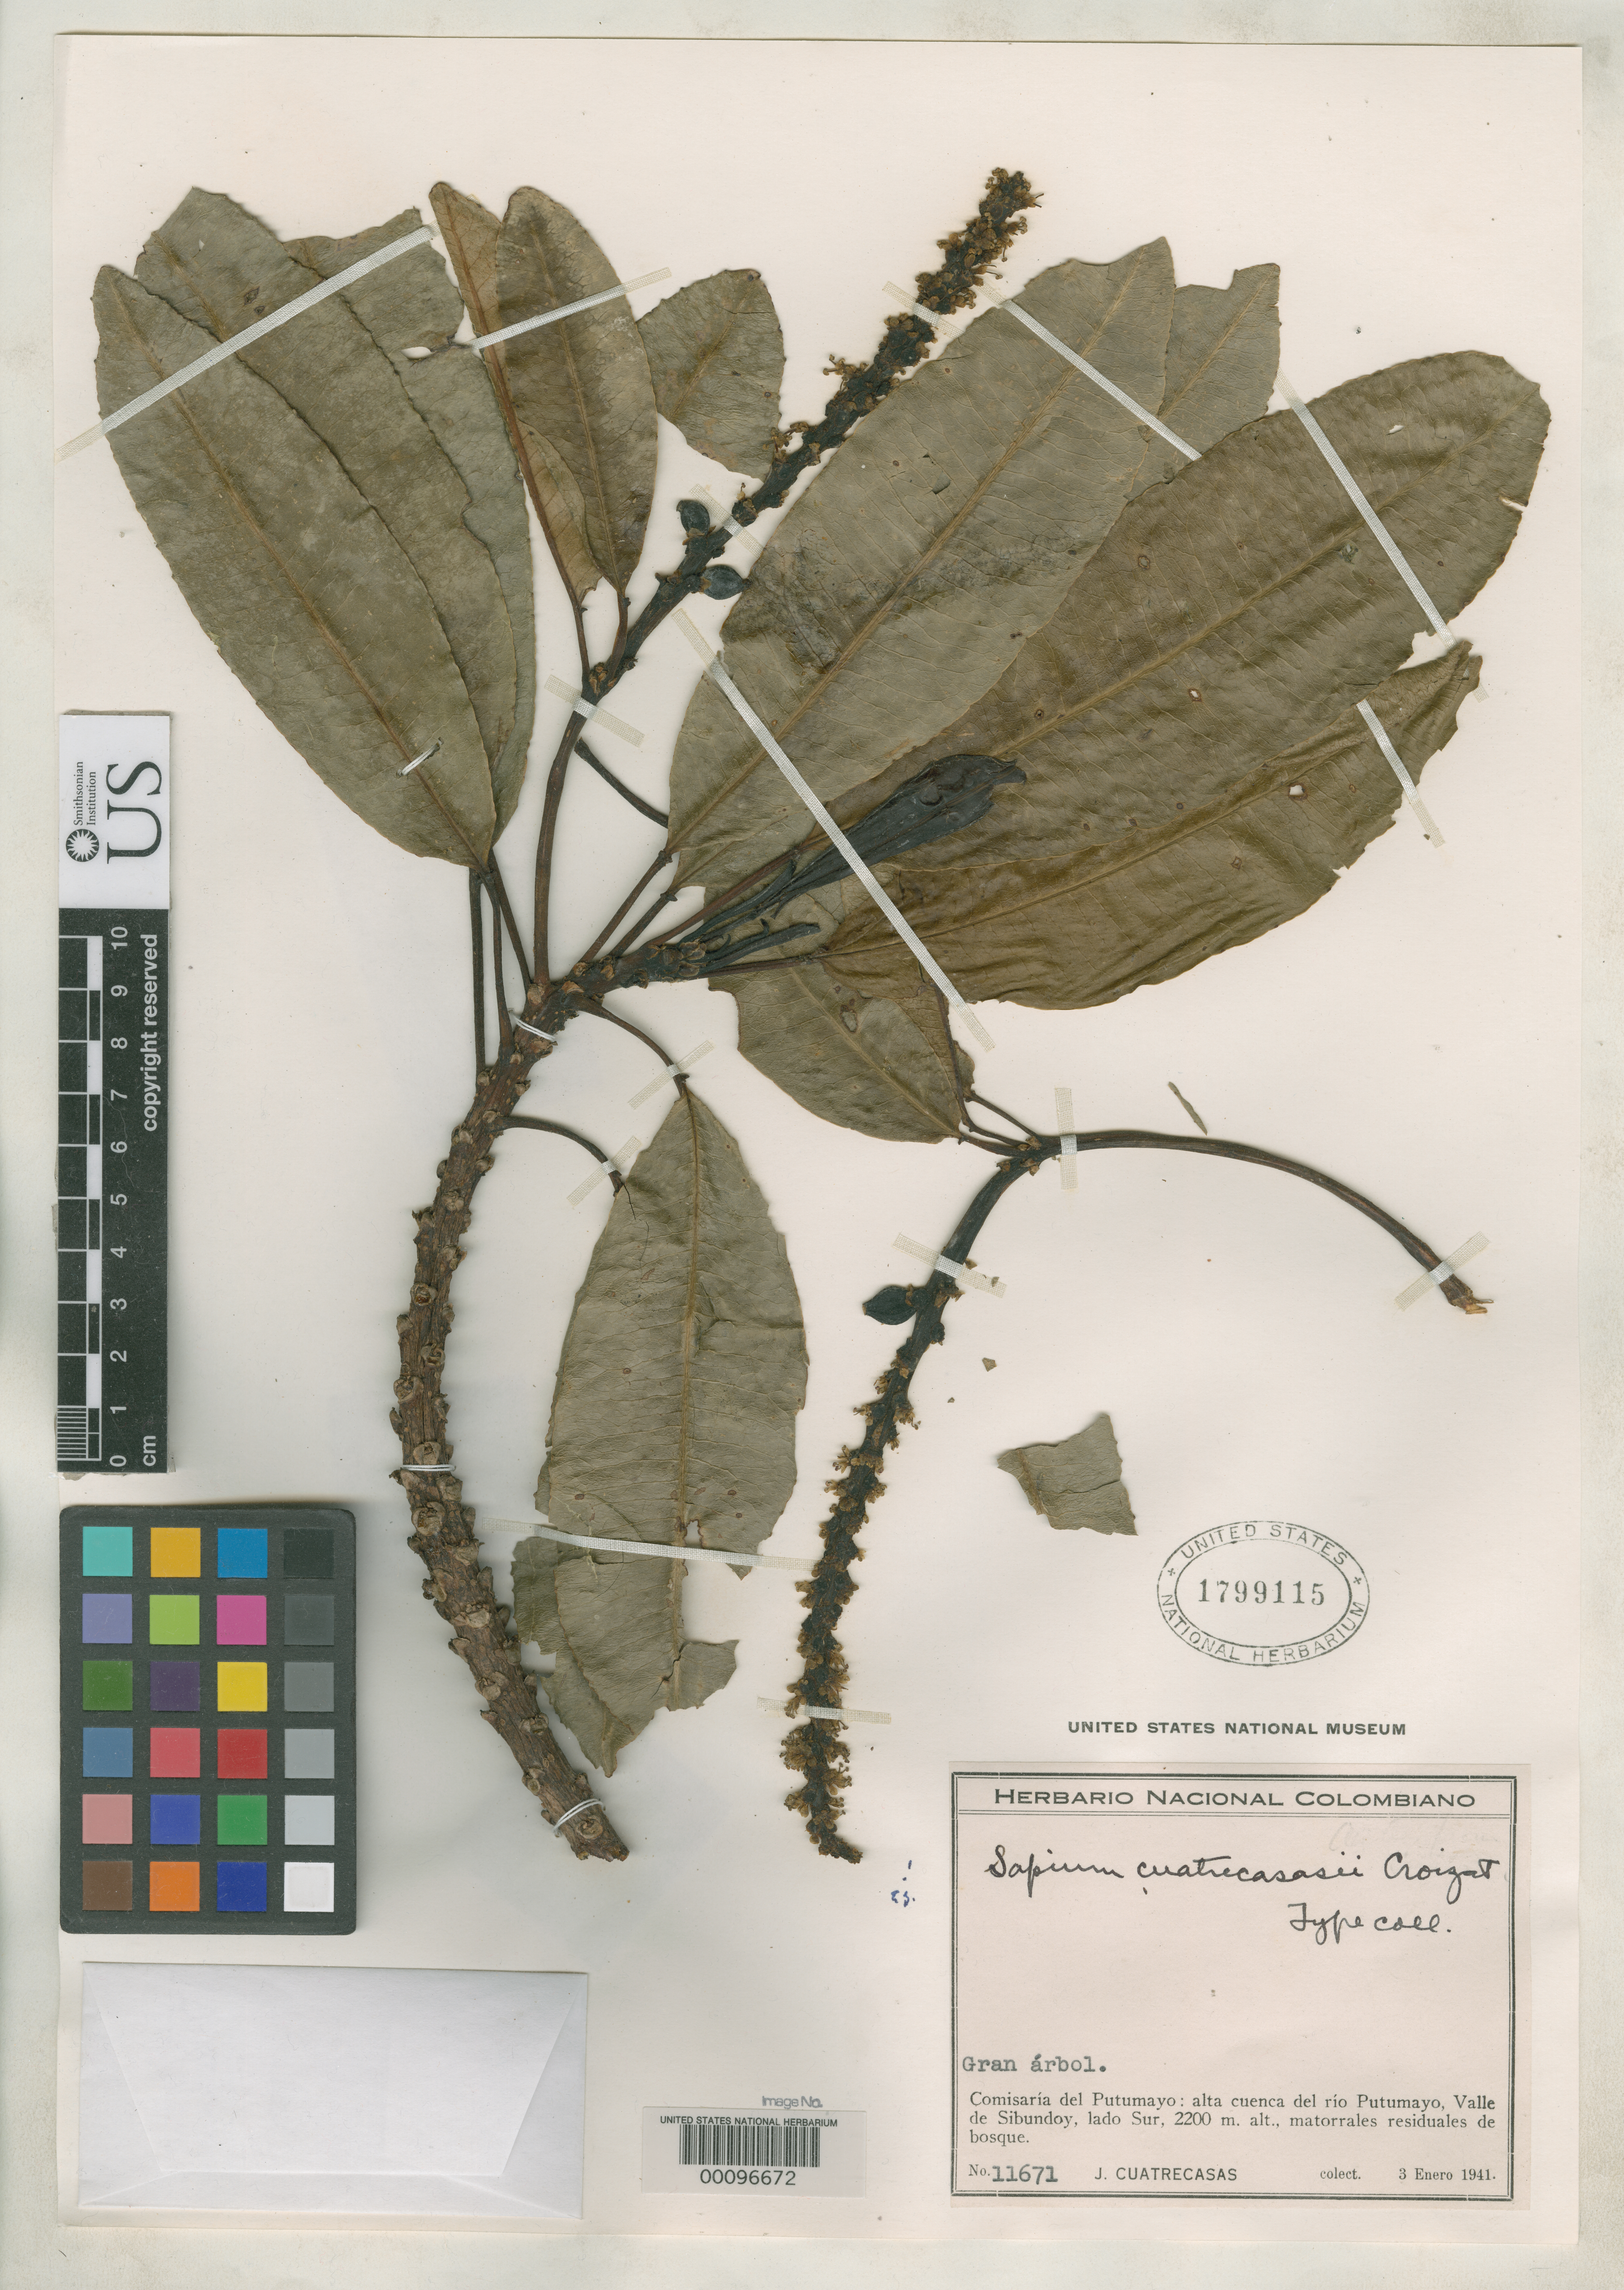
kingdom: Plantae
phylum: Tracheophyta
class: Magnoliopsida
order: Malpighiales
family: Euphorbiaceae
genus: Sapium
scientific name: Sapium cuatrecasasii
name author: Croizat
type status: Isotype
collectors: J. Cuatrecasas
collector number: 11671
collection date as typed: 03 Jan 1941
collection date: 1941-01-03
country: Colombia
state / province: Putumayo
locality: Rio Putumayo, Valle de Sibundoy.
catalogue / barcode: US 1799115